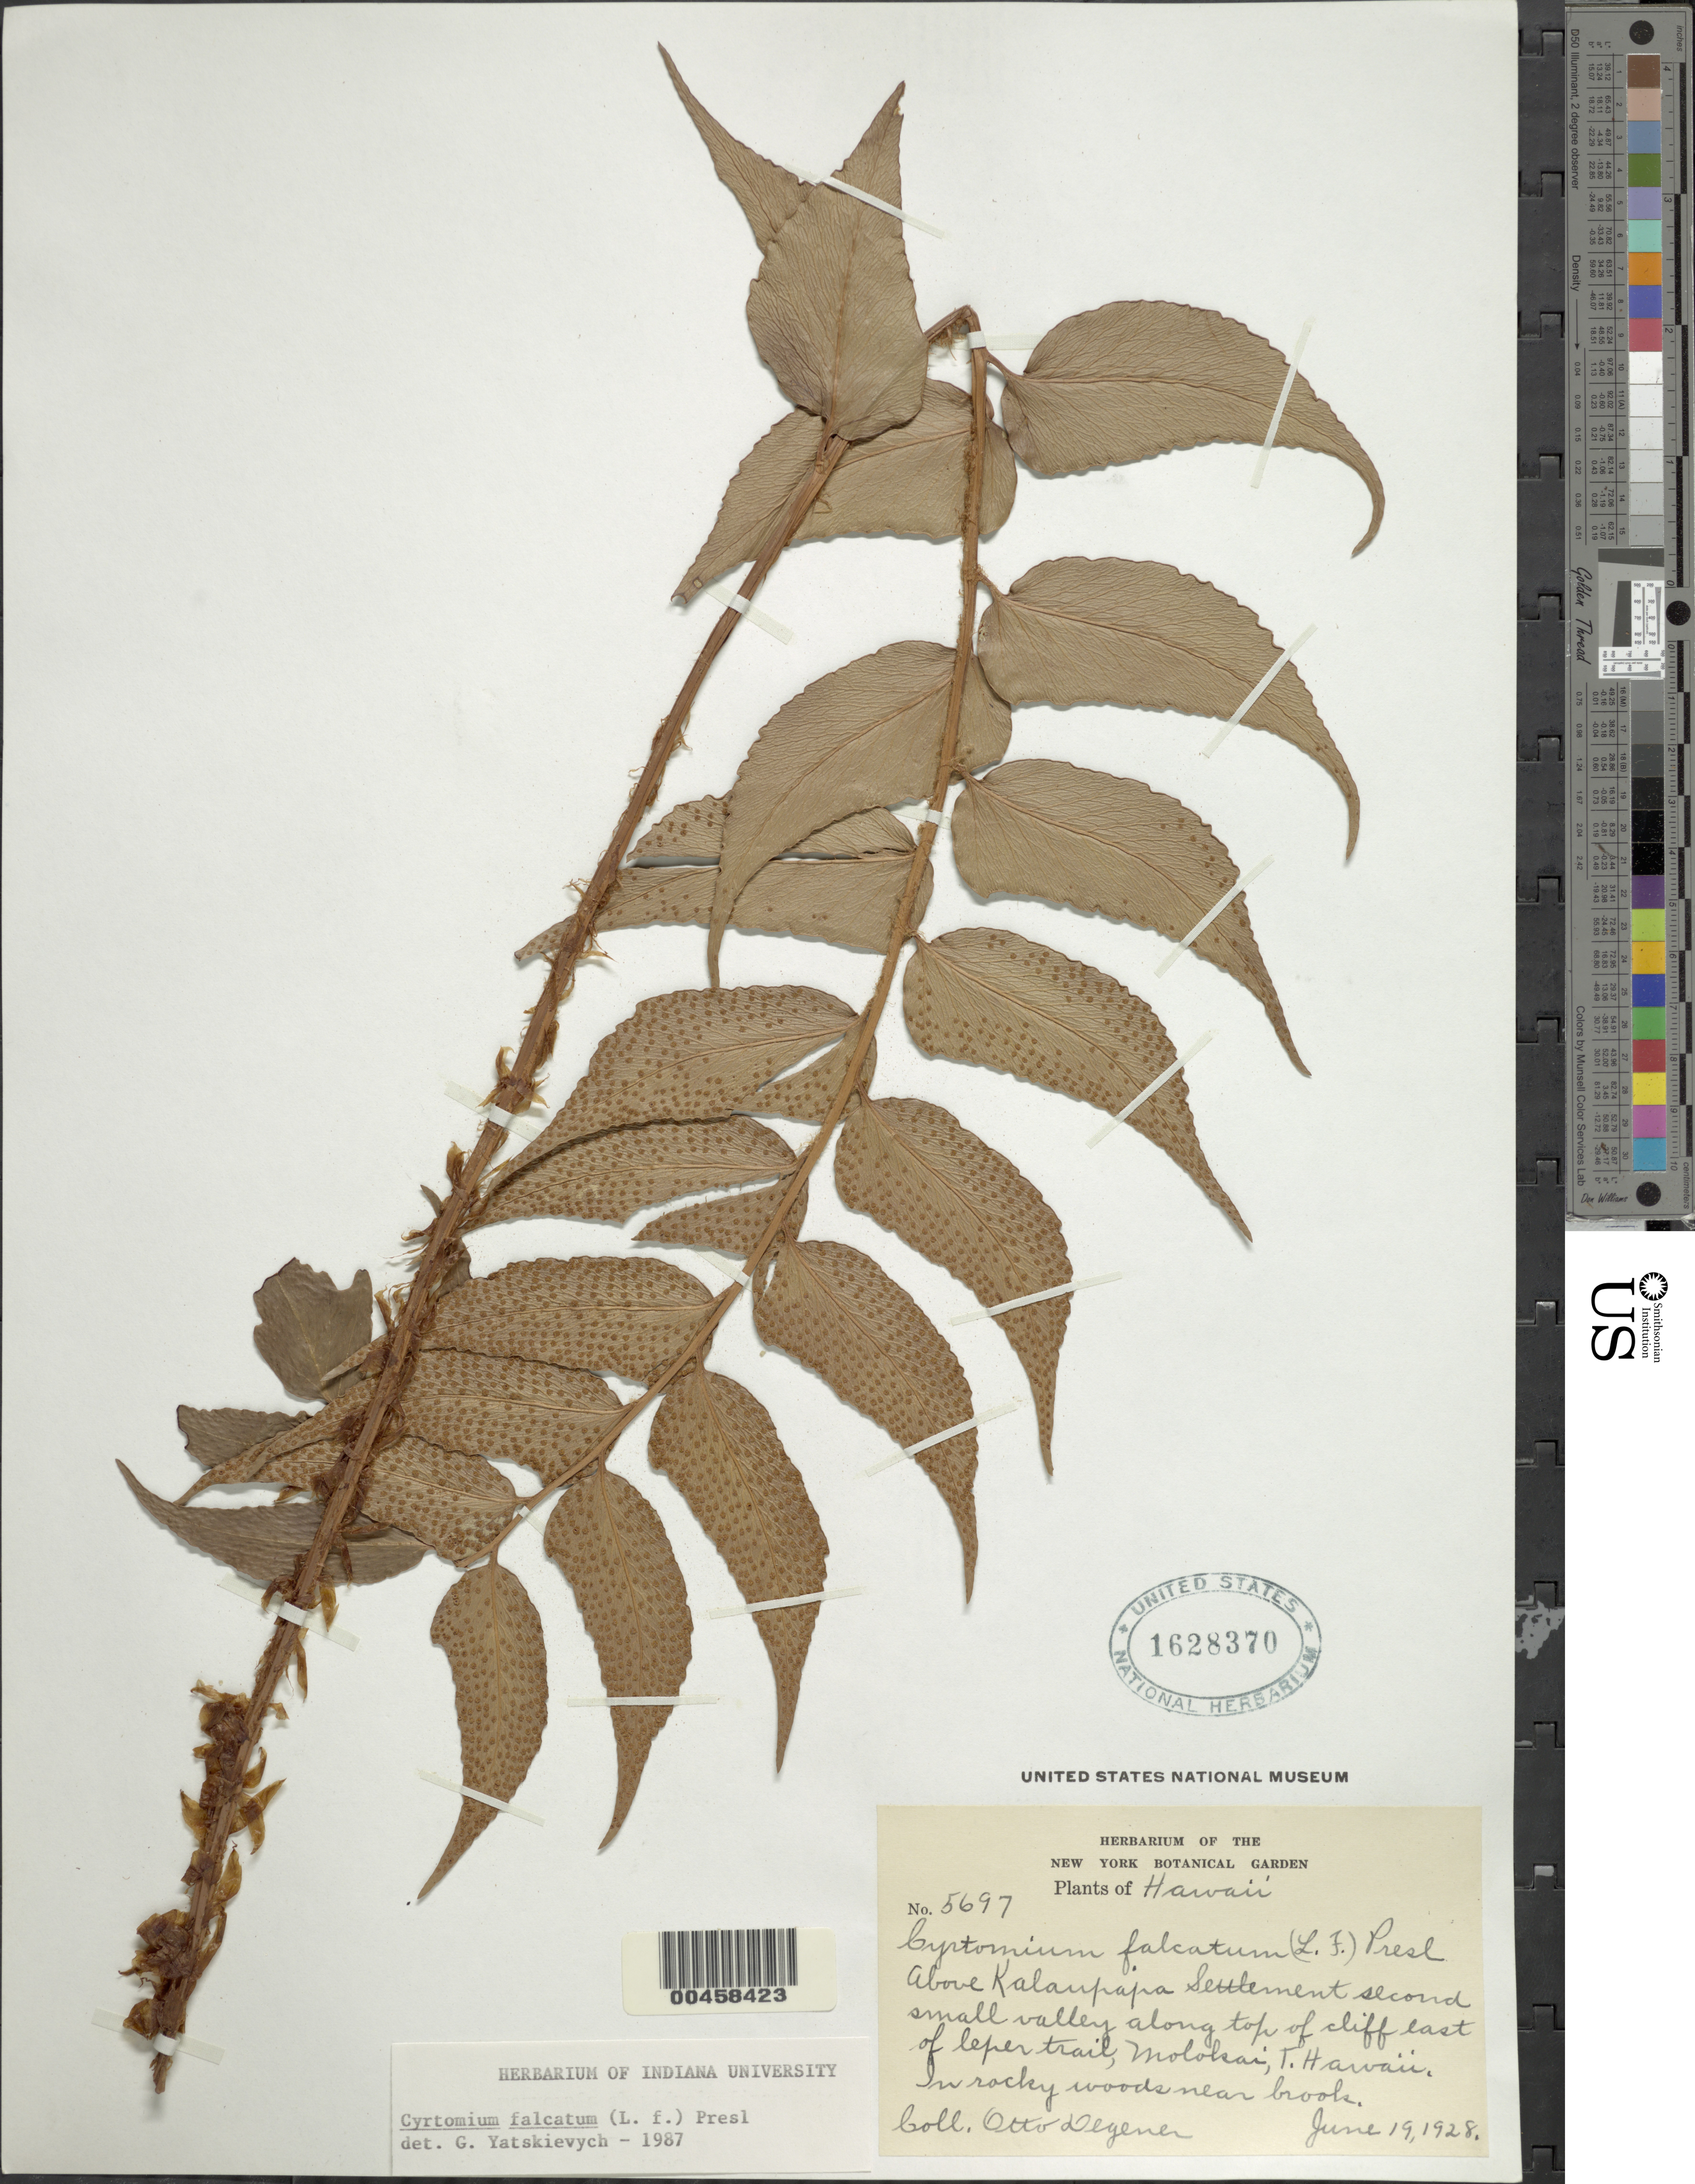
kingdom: Plantae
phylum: Tracheophyta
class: Polypodiopsida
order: Polypodiales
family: Dryopteridaceae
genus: Cyrtomium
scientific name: Cyrtomium falcatum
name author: (L. f.) C. Presl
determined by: Yatskievych, G.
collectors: O. Degener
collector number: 5697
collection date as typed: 19 Jun 1928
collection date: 1928-06-19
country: United States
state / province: Hawaii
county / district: Maui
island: Moloka'i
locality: Above Kalaupapa Settlement second small valley along top of cliff east of leper trail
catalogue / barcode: US 1628370